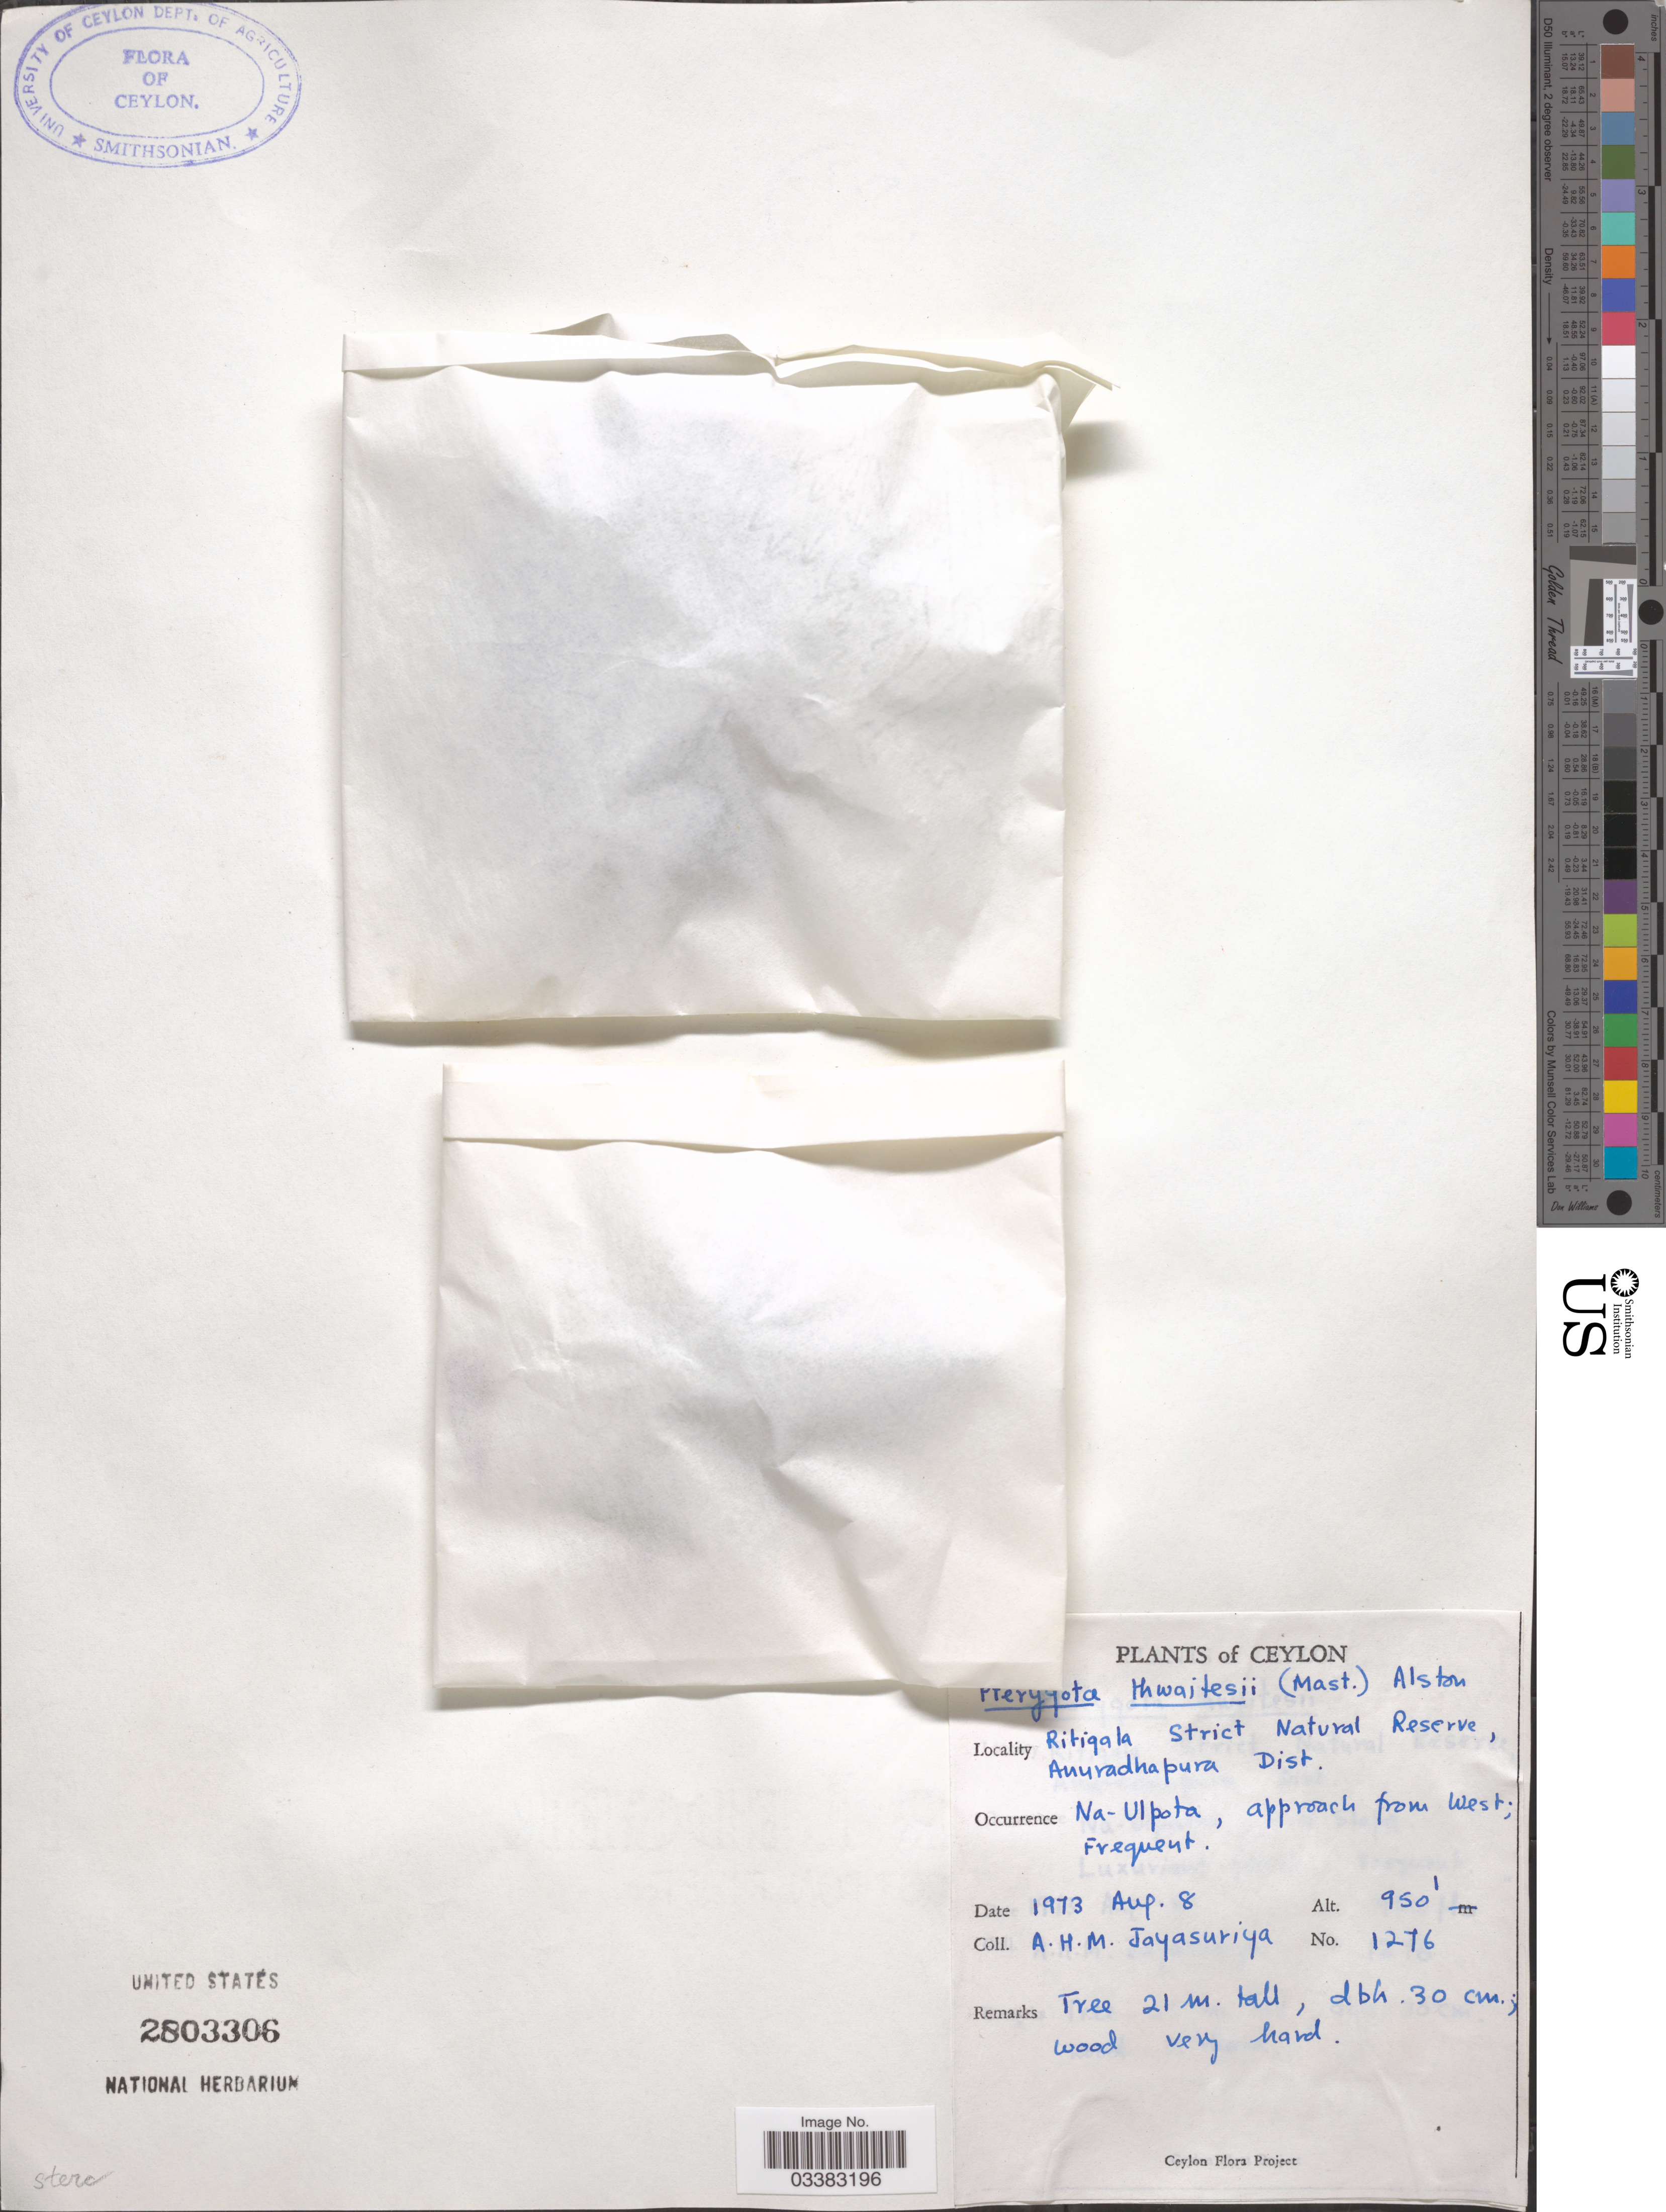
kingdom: Plantae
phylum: Tracheophyta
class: Magnoliopsida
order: Malvales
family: Malvaceae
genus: Pterygota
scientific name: Pterygota thwaitesii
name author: (Mast.) Alston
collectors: A. H. Jayasuriya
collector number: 1276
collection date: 1973-08-08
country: Sri Lanka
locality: Ceylon. Ritigala Strict Natural Reserve, Anuradhapura Dist. Na-Ulpota, approach from West.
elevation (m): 290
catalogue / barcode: US 2803306